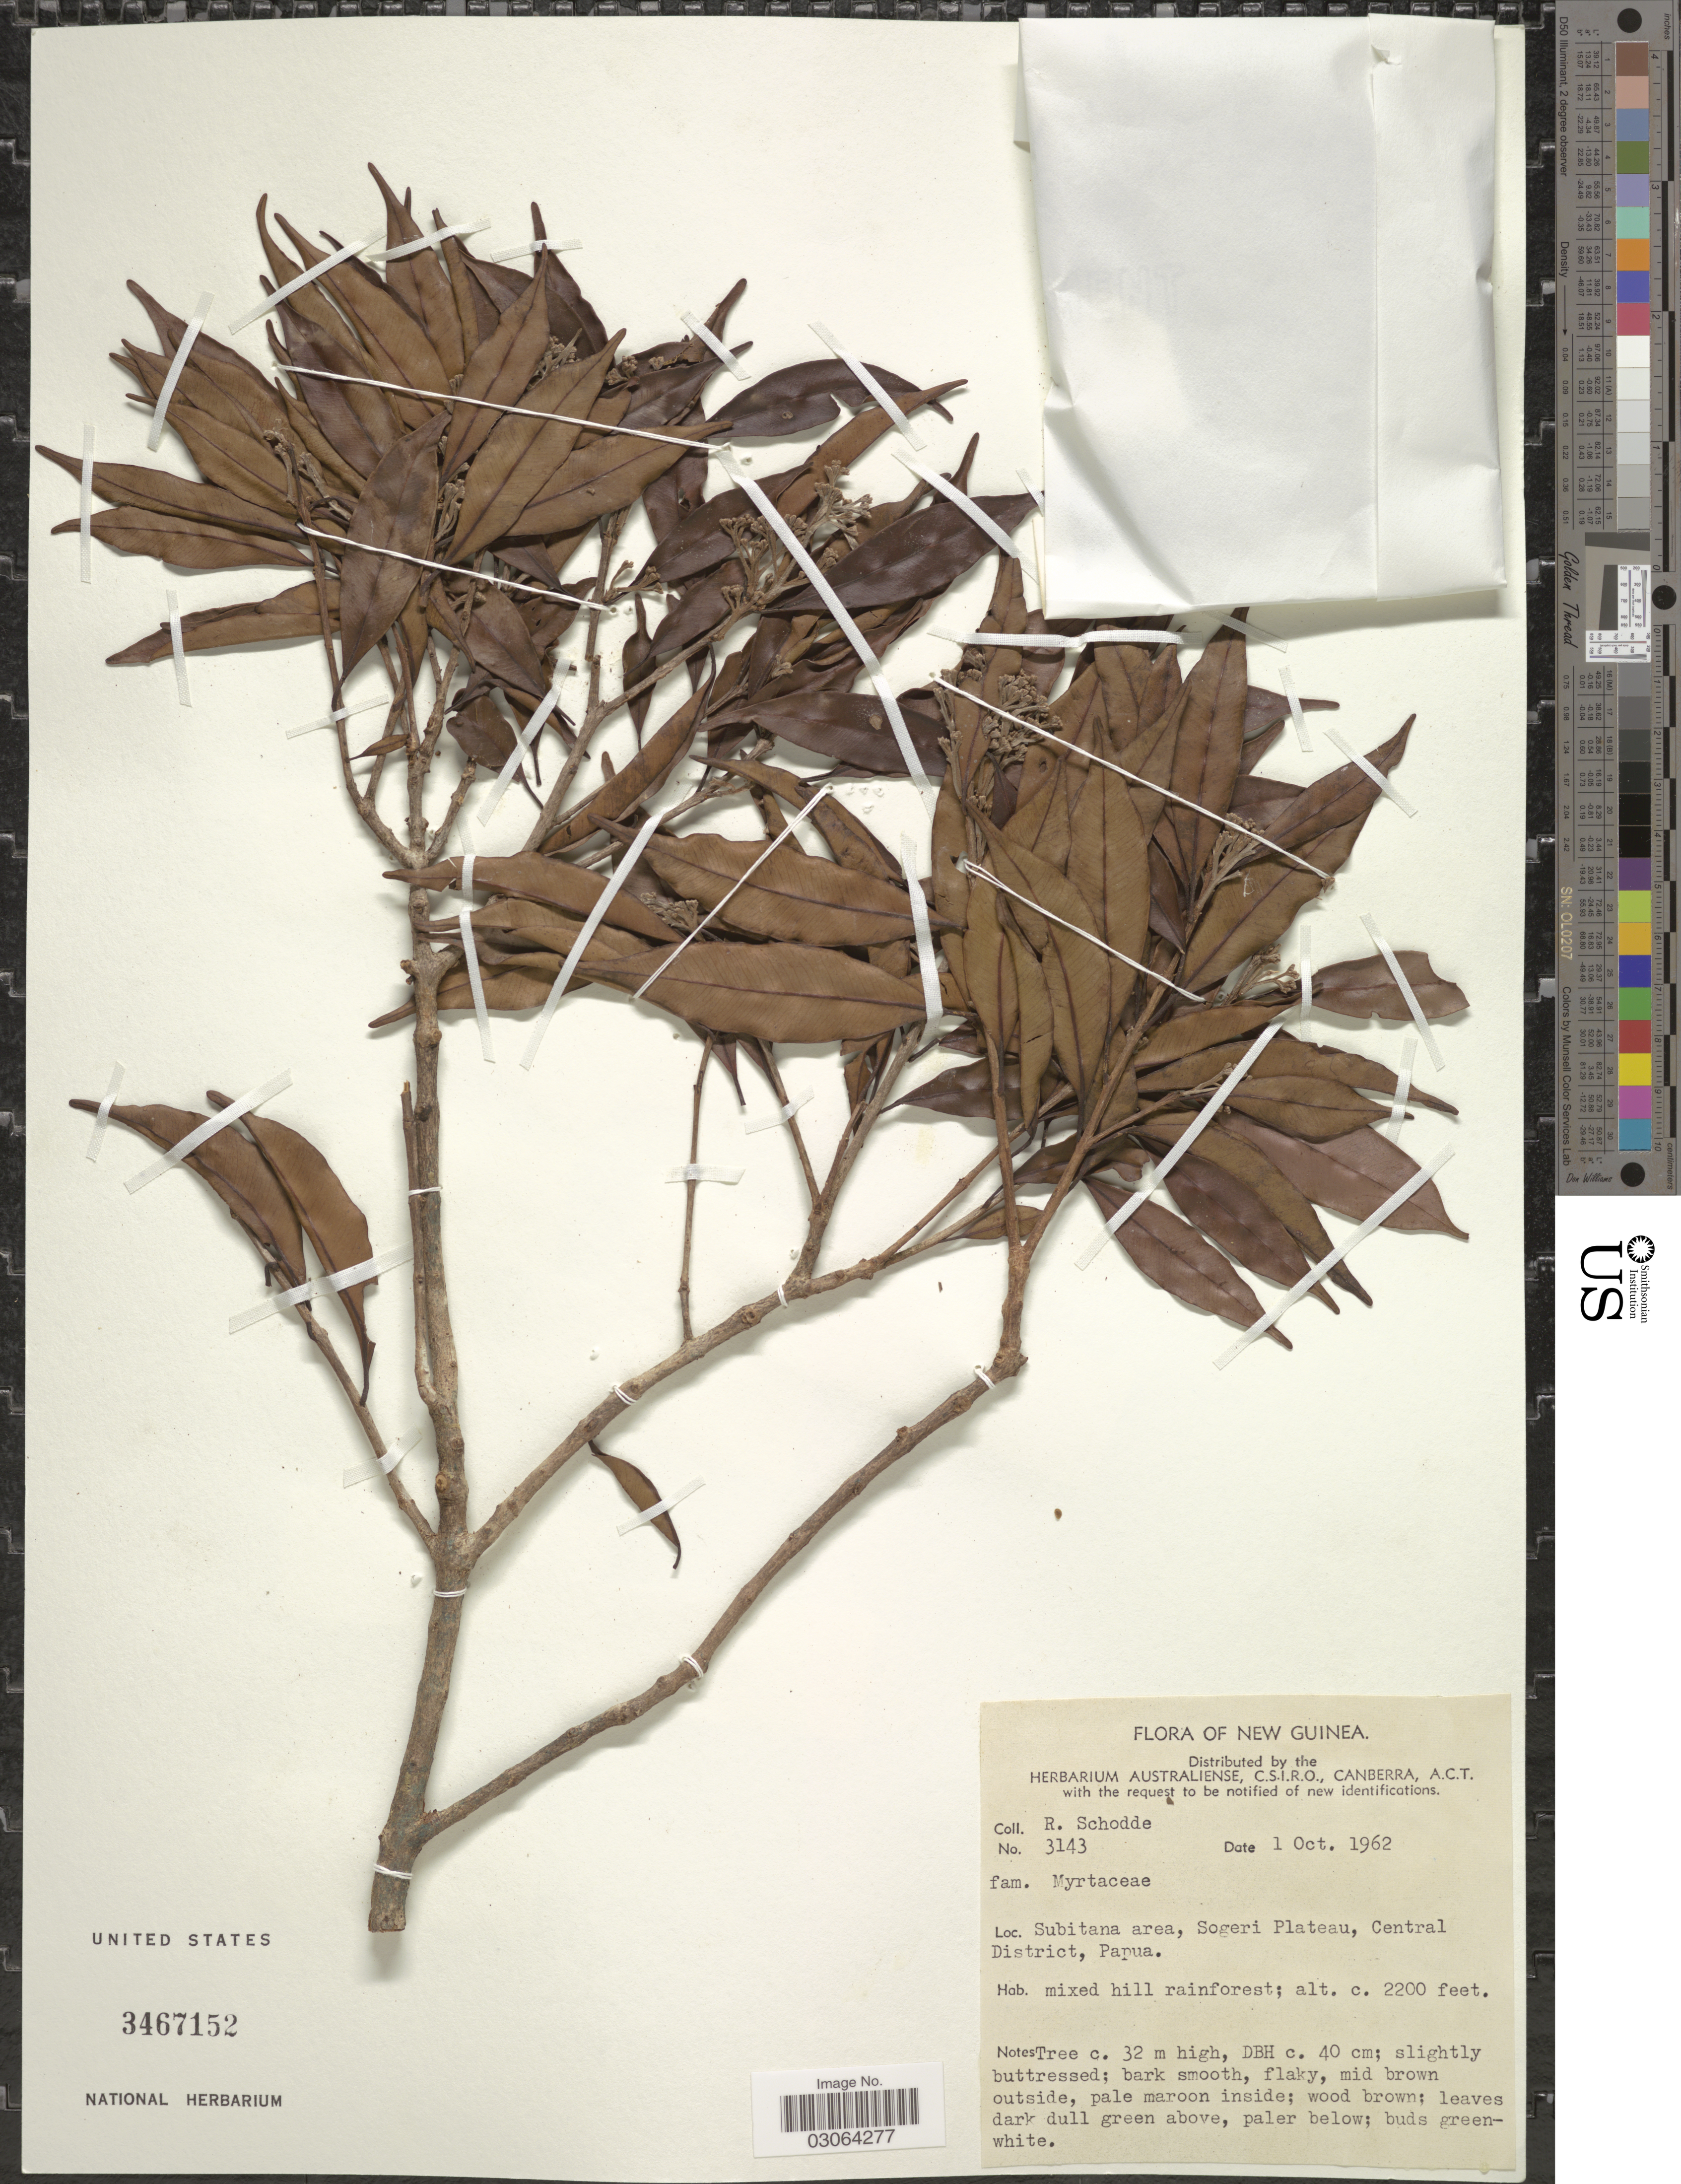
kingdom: Plantae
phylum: Tracheophyta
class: Magnoliopsida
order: Myrtales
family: Myrtaceae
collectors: R. Schodde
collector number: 3143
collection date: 1962-10-01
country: Papua New Guinea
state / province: Central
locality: New Guinea, Subitana area, Sogeri Plateau, Central District, Papua.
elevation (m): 671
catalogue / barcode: US 3467152